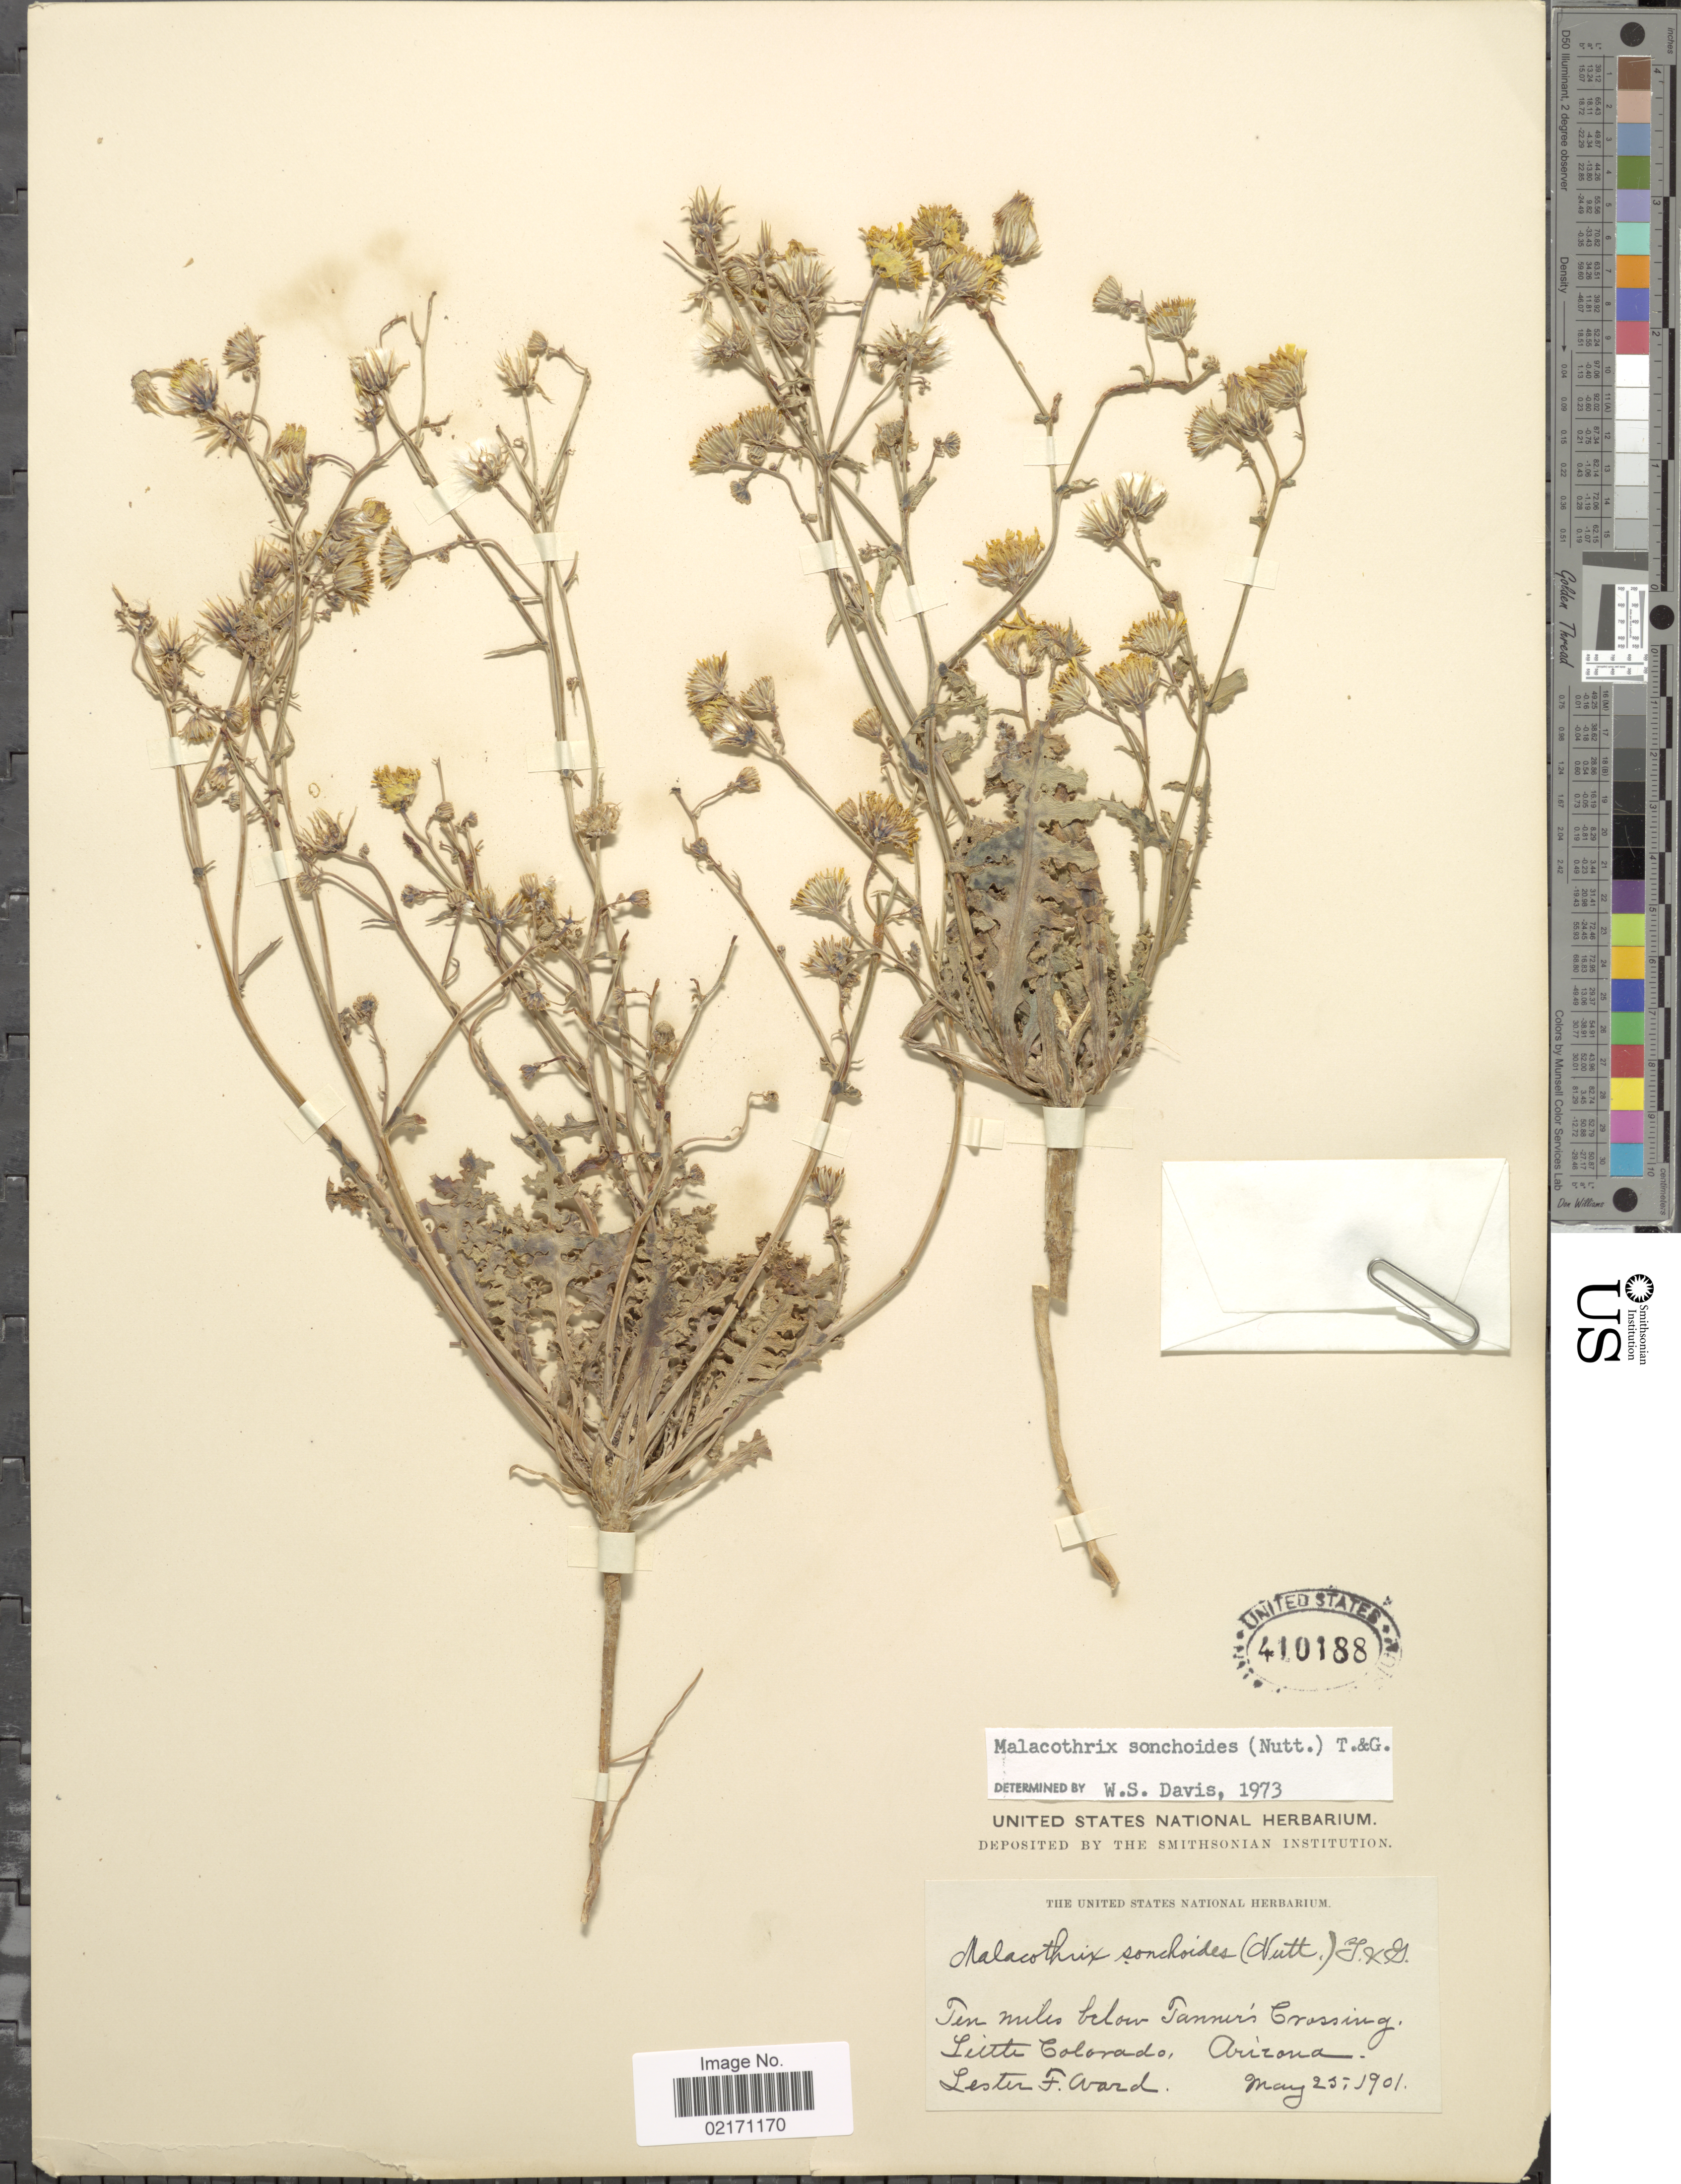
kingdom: Plantae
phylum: Tracheophyta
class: Magnoliopsida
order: Asterales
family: Asteraceae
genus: Malacothrix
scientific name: Malacothrix sonchoides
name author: (Nutt.) Torr. & A. Gray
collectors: L. F. Ward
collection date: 1901-05-25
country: United States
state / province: Arizona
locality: Ten miles below Tanner's Crossing, Little Colorado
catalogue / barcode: US 410188